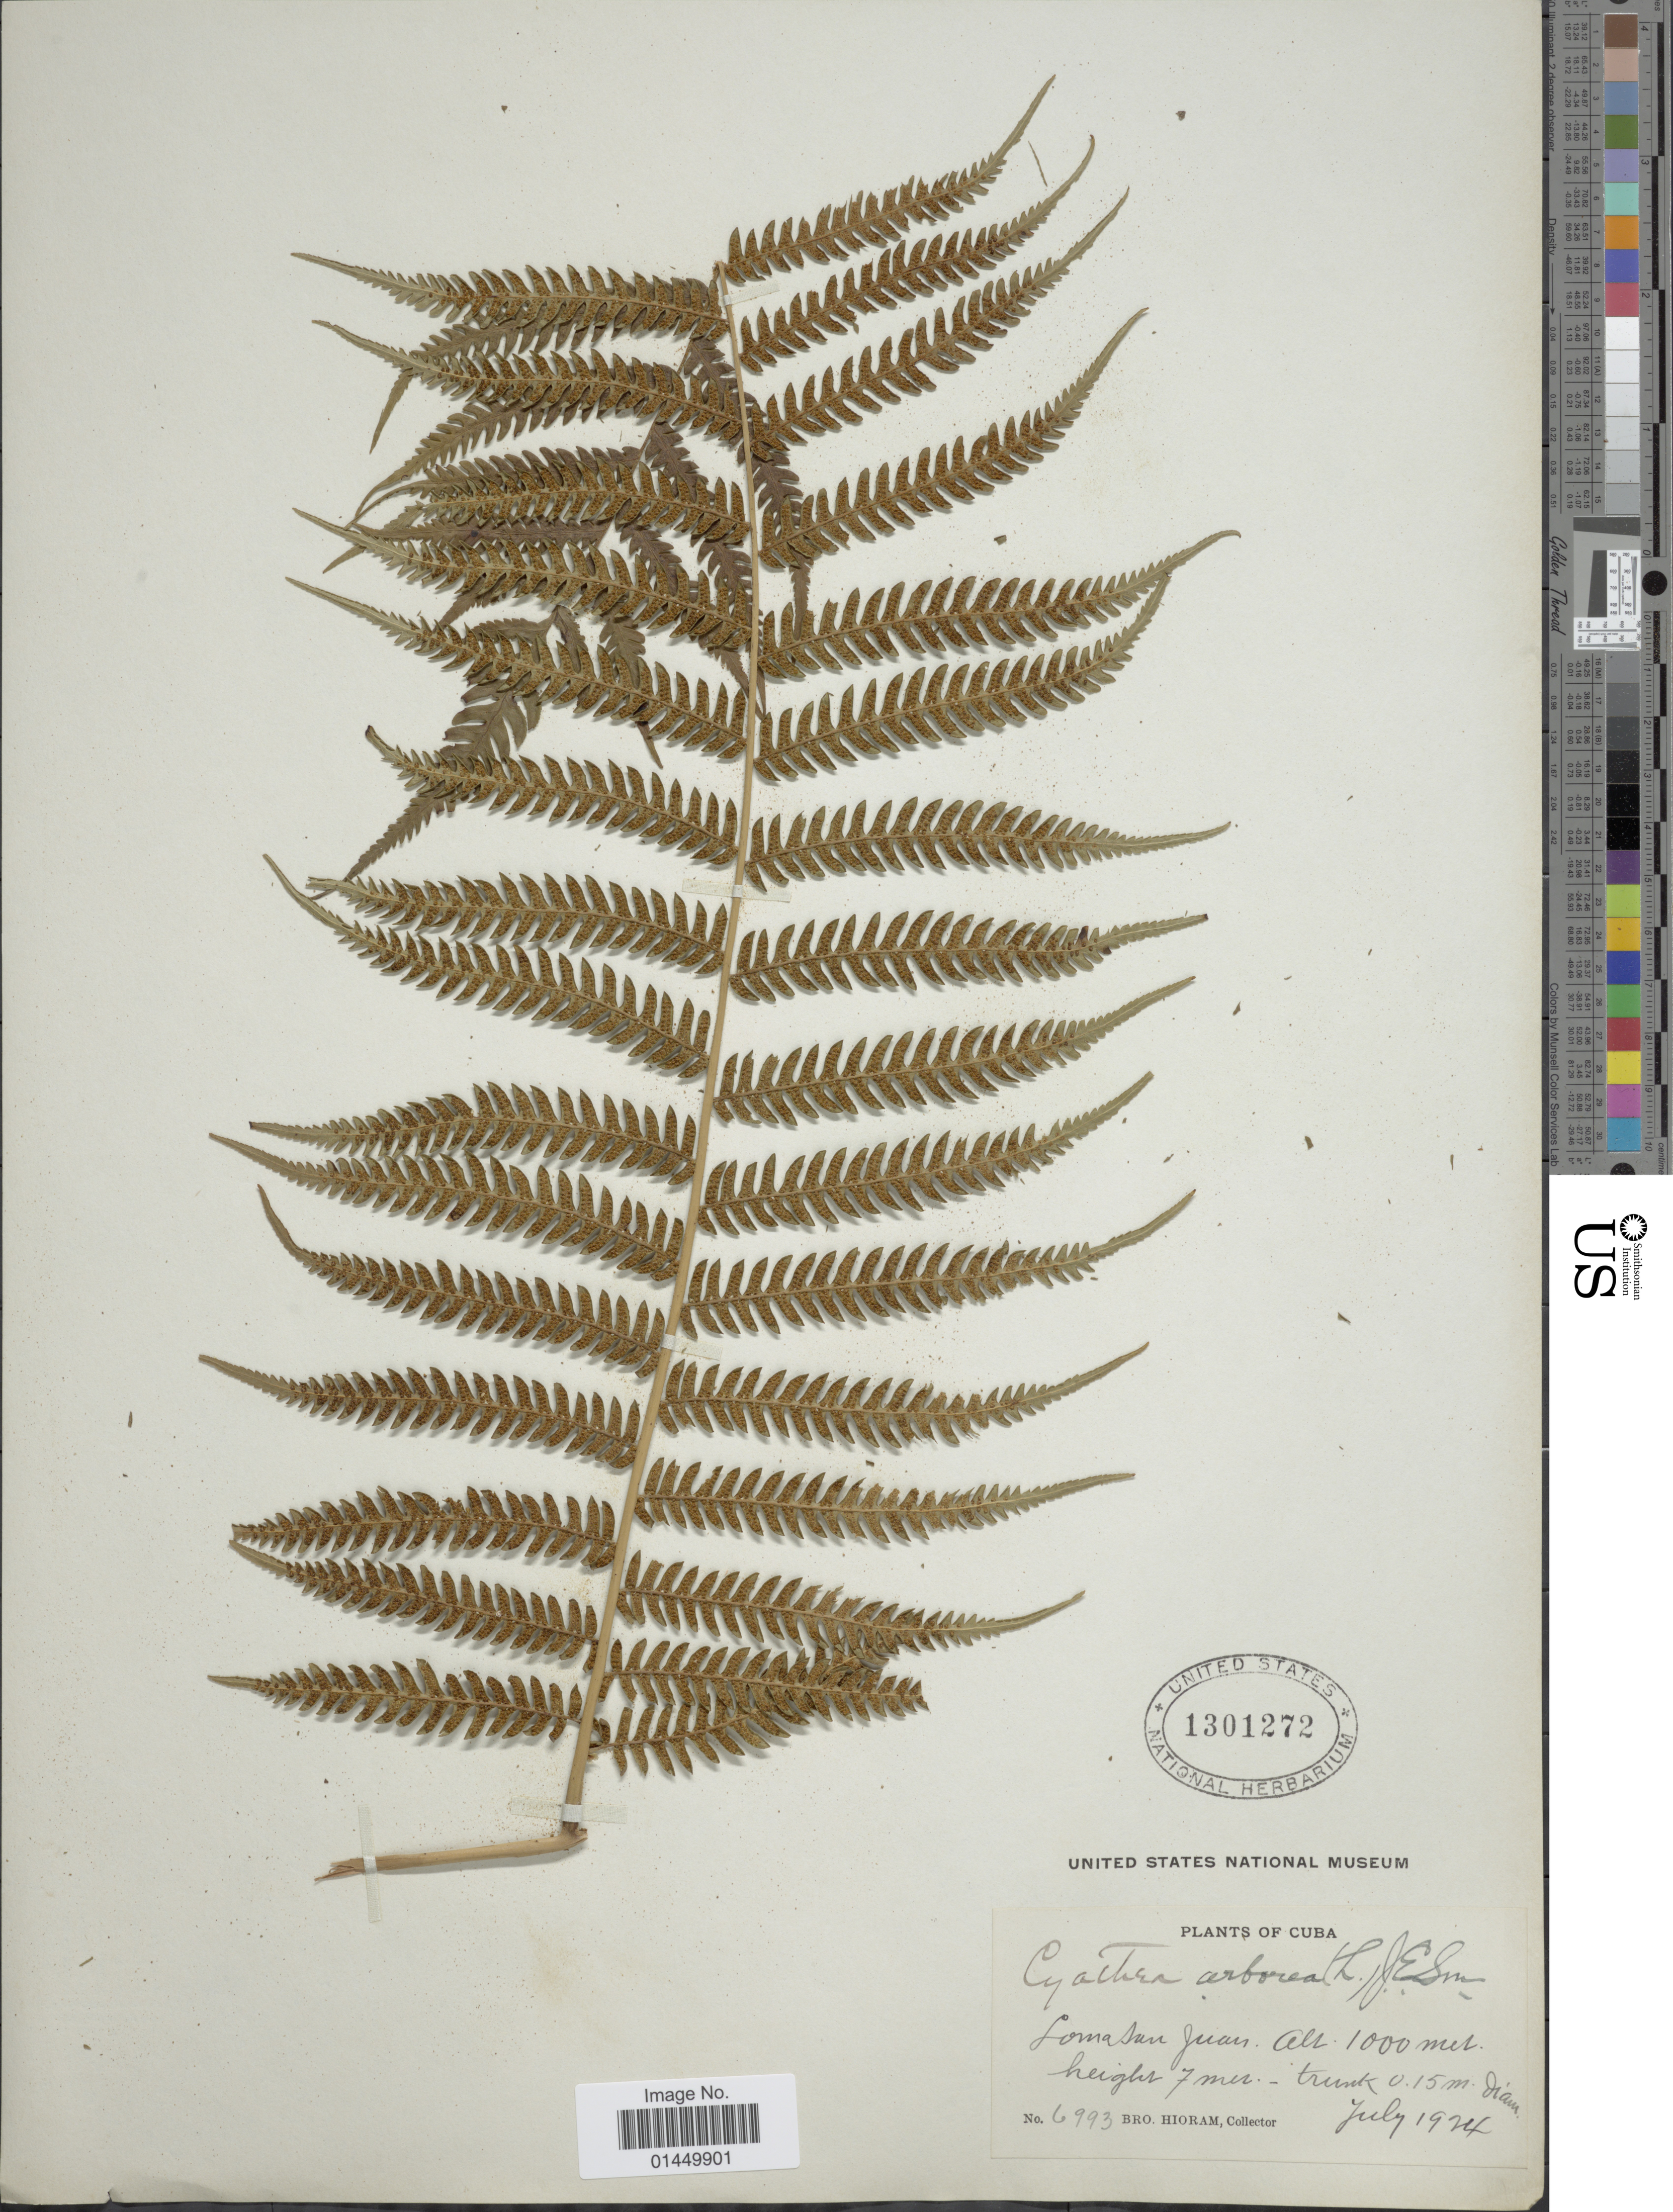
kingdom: Plantae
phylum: Tracheophyta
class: Polypodiopsida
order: Cyatheales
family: Cyatheaceae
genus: Cyathea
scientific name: Cyathea arborea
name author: (L.) Sm.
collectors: Bro. Hioram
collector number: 6993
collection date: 1924-07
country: Cuba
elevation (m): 1000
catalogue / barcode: US 1301272